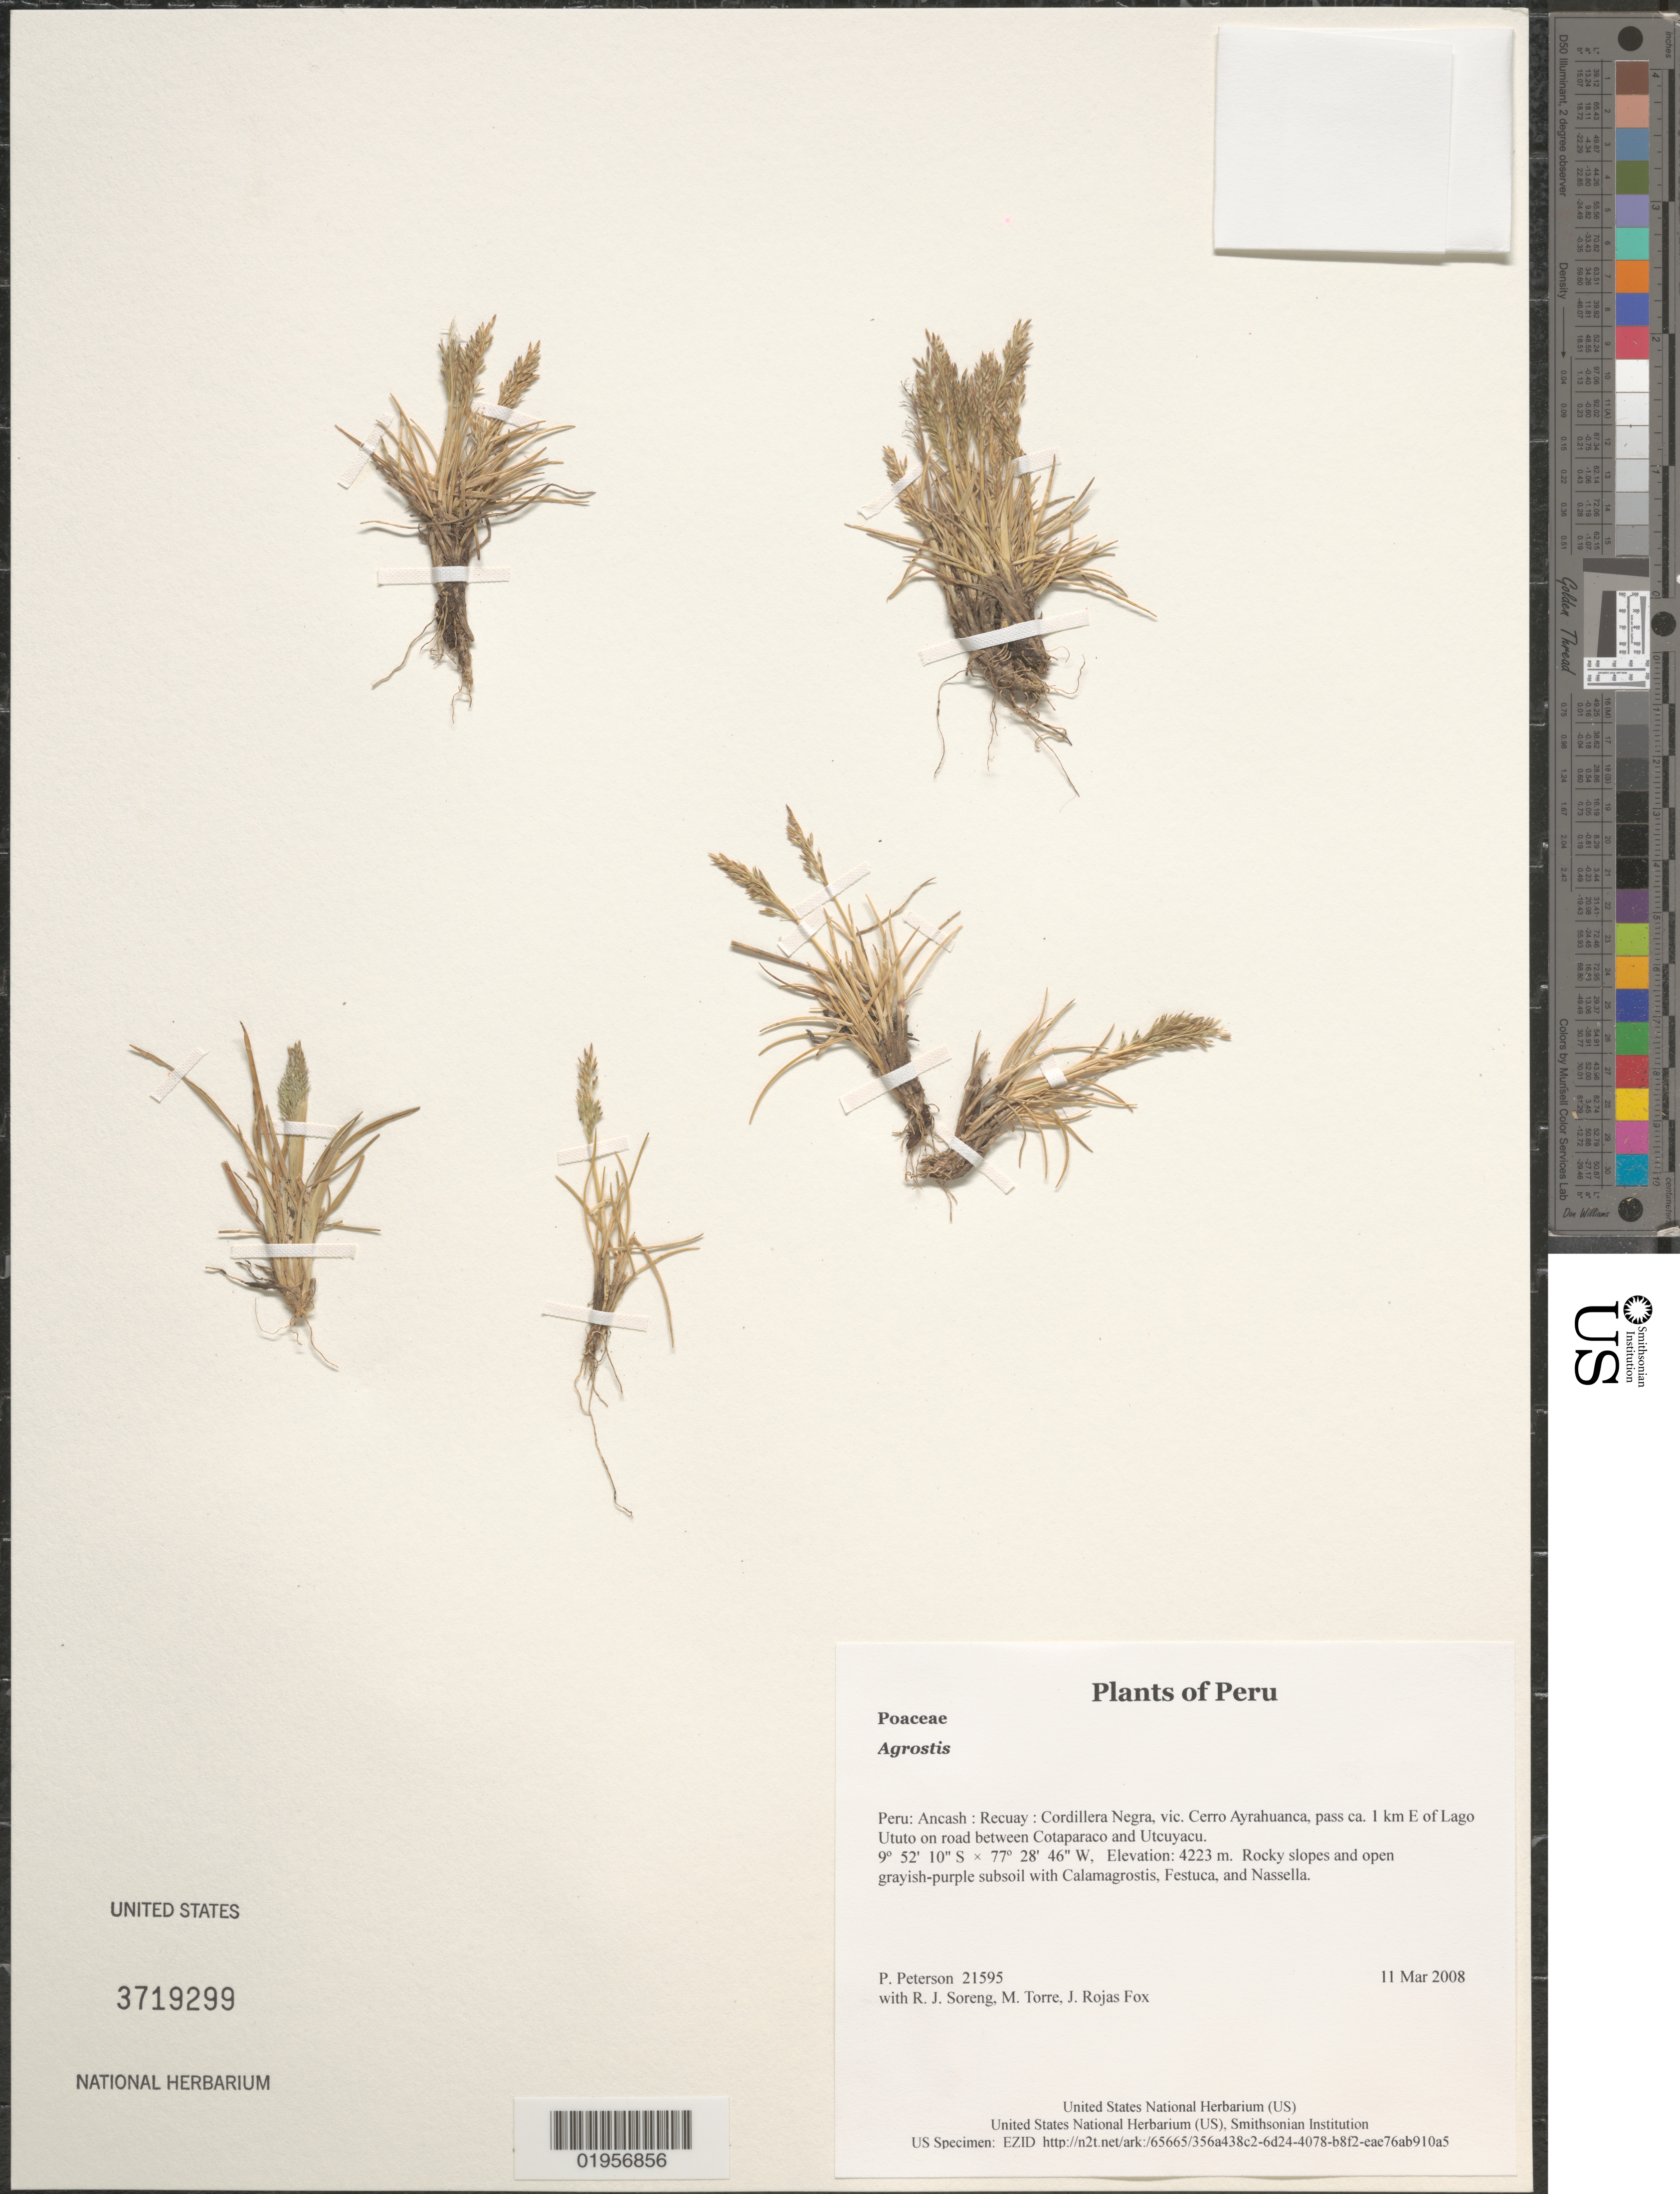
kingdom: Plantae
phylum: Tracheophyta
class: Liliopsida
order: Poales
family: Poaceae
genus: Agrostis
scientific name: Agrostis sp.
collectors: P. M. Peterson, R. J. Soreng, M. Torre & J. Rojas Fox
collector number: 21595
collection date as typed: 11 Mar 2008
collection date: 2008-03-11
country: Peru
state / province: Ancash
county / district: Recuay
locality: Cordillera Negra, vic. Cerro Ayrahuanca, pass ca. 1 km E of Lago Ututo on road between Cotaparaco and Utcuyacu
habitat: Rocky slopes and open grayish-purple subsoil with Calamagrostis, Festuca, and Nassella.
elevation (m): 4223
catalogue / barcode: US 3719299